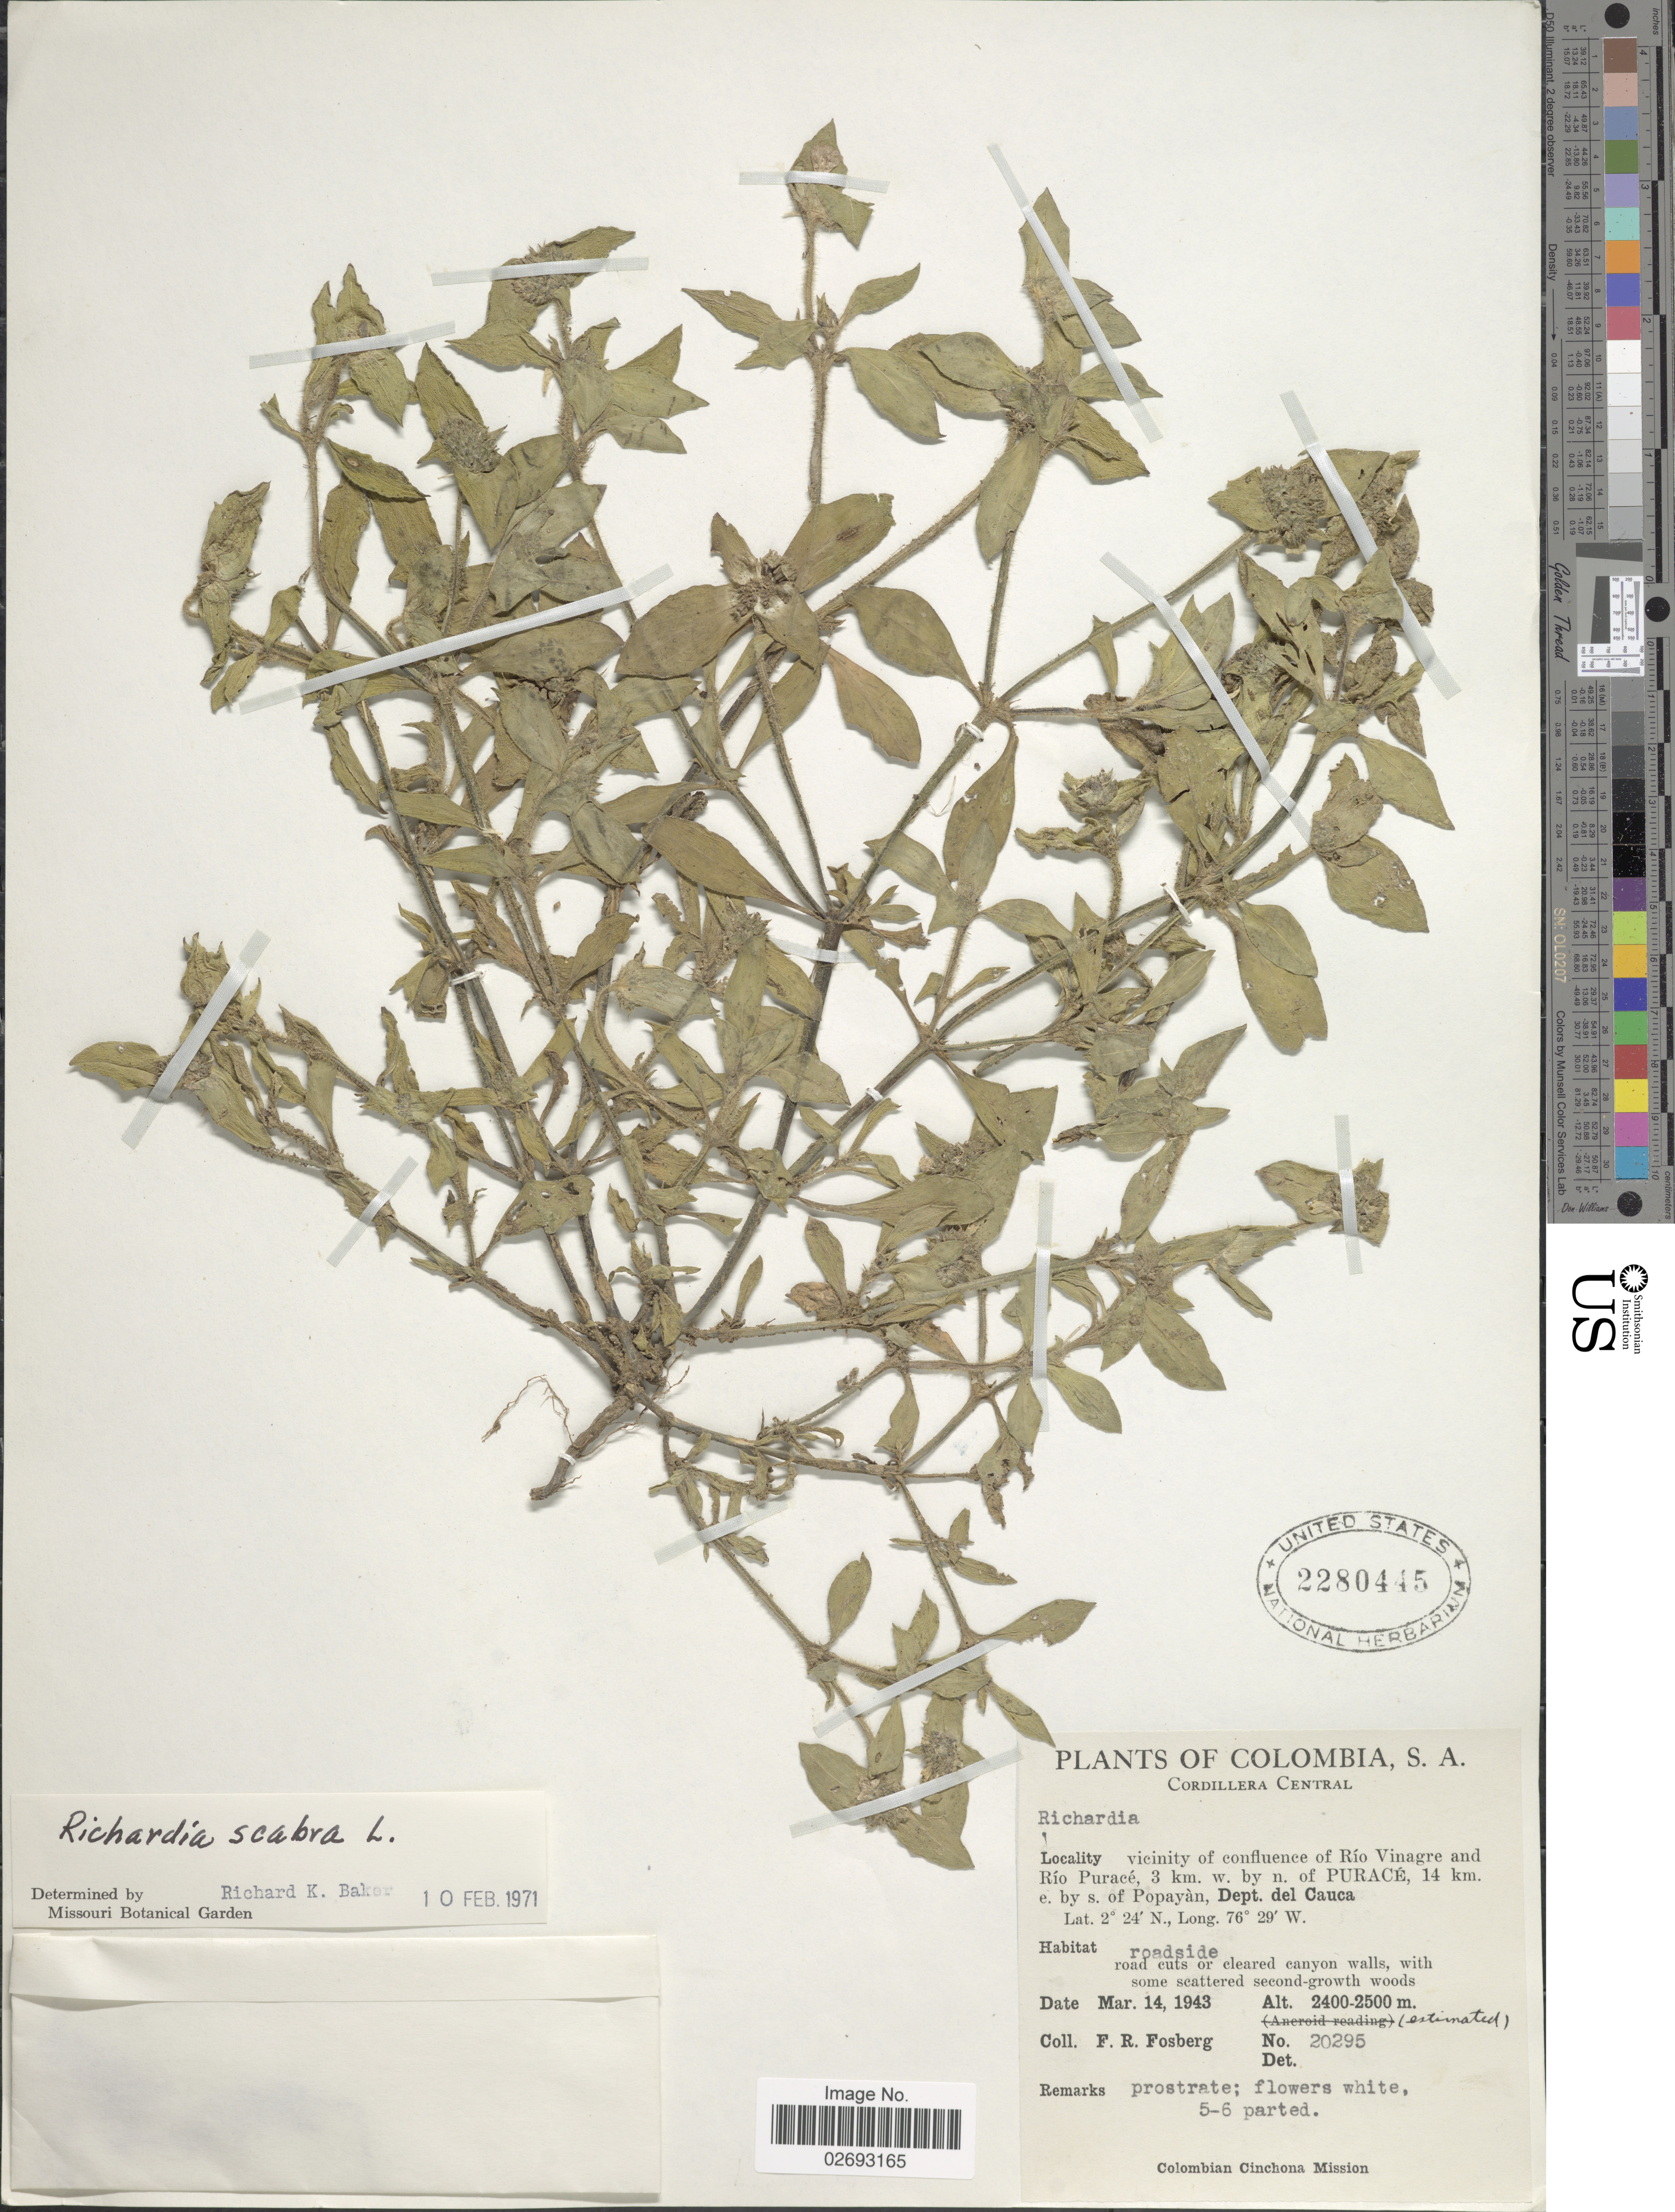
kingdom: Plantae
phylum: Tracheophyta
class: Magnoliopsida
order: Gentianales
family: Rubiaceae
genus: Richardia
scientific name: Richardia scabra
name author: L.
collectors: F. R. Fosberg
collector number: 20295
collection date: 1943-03-14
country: Colombia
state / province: Cauca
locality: Cordillera Central. Vicinity of confluence of Rio Vinagre and Rio Purace, 3 km. w. by n. of Purace, 14 km. e. by s. of Popayan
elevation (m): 2400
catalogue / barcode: US 2280445